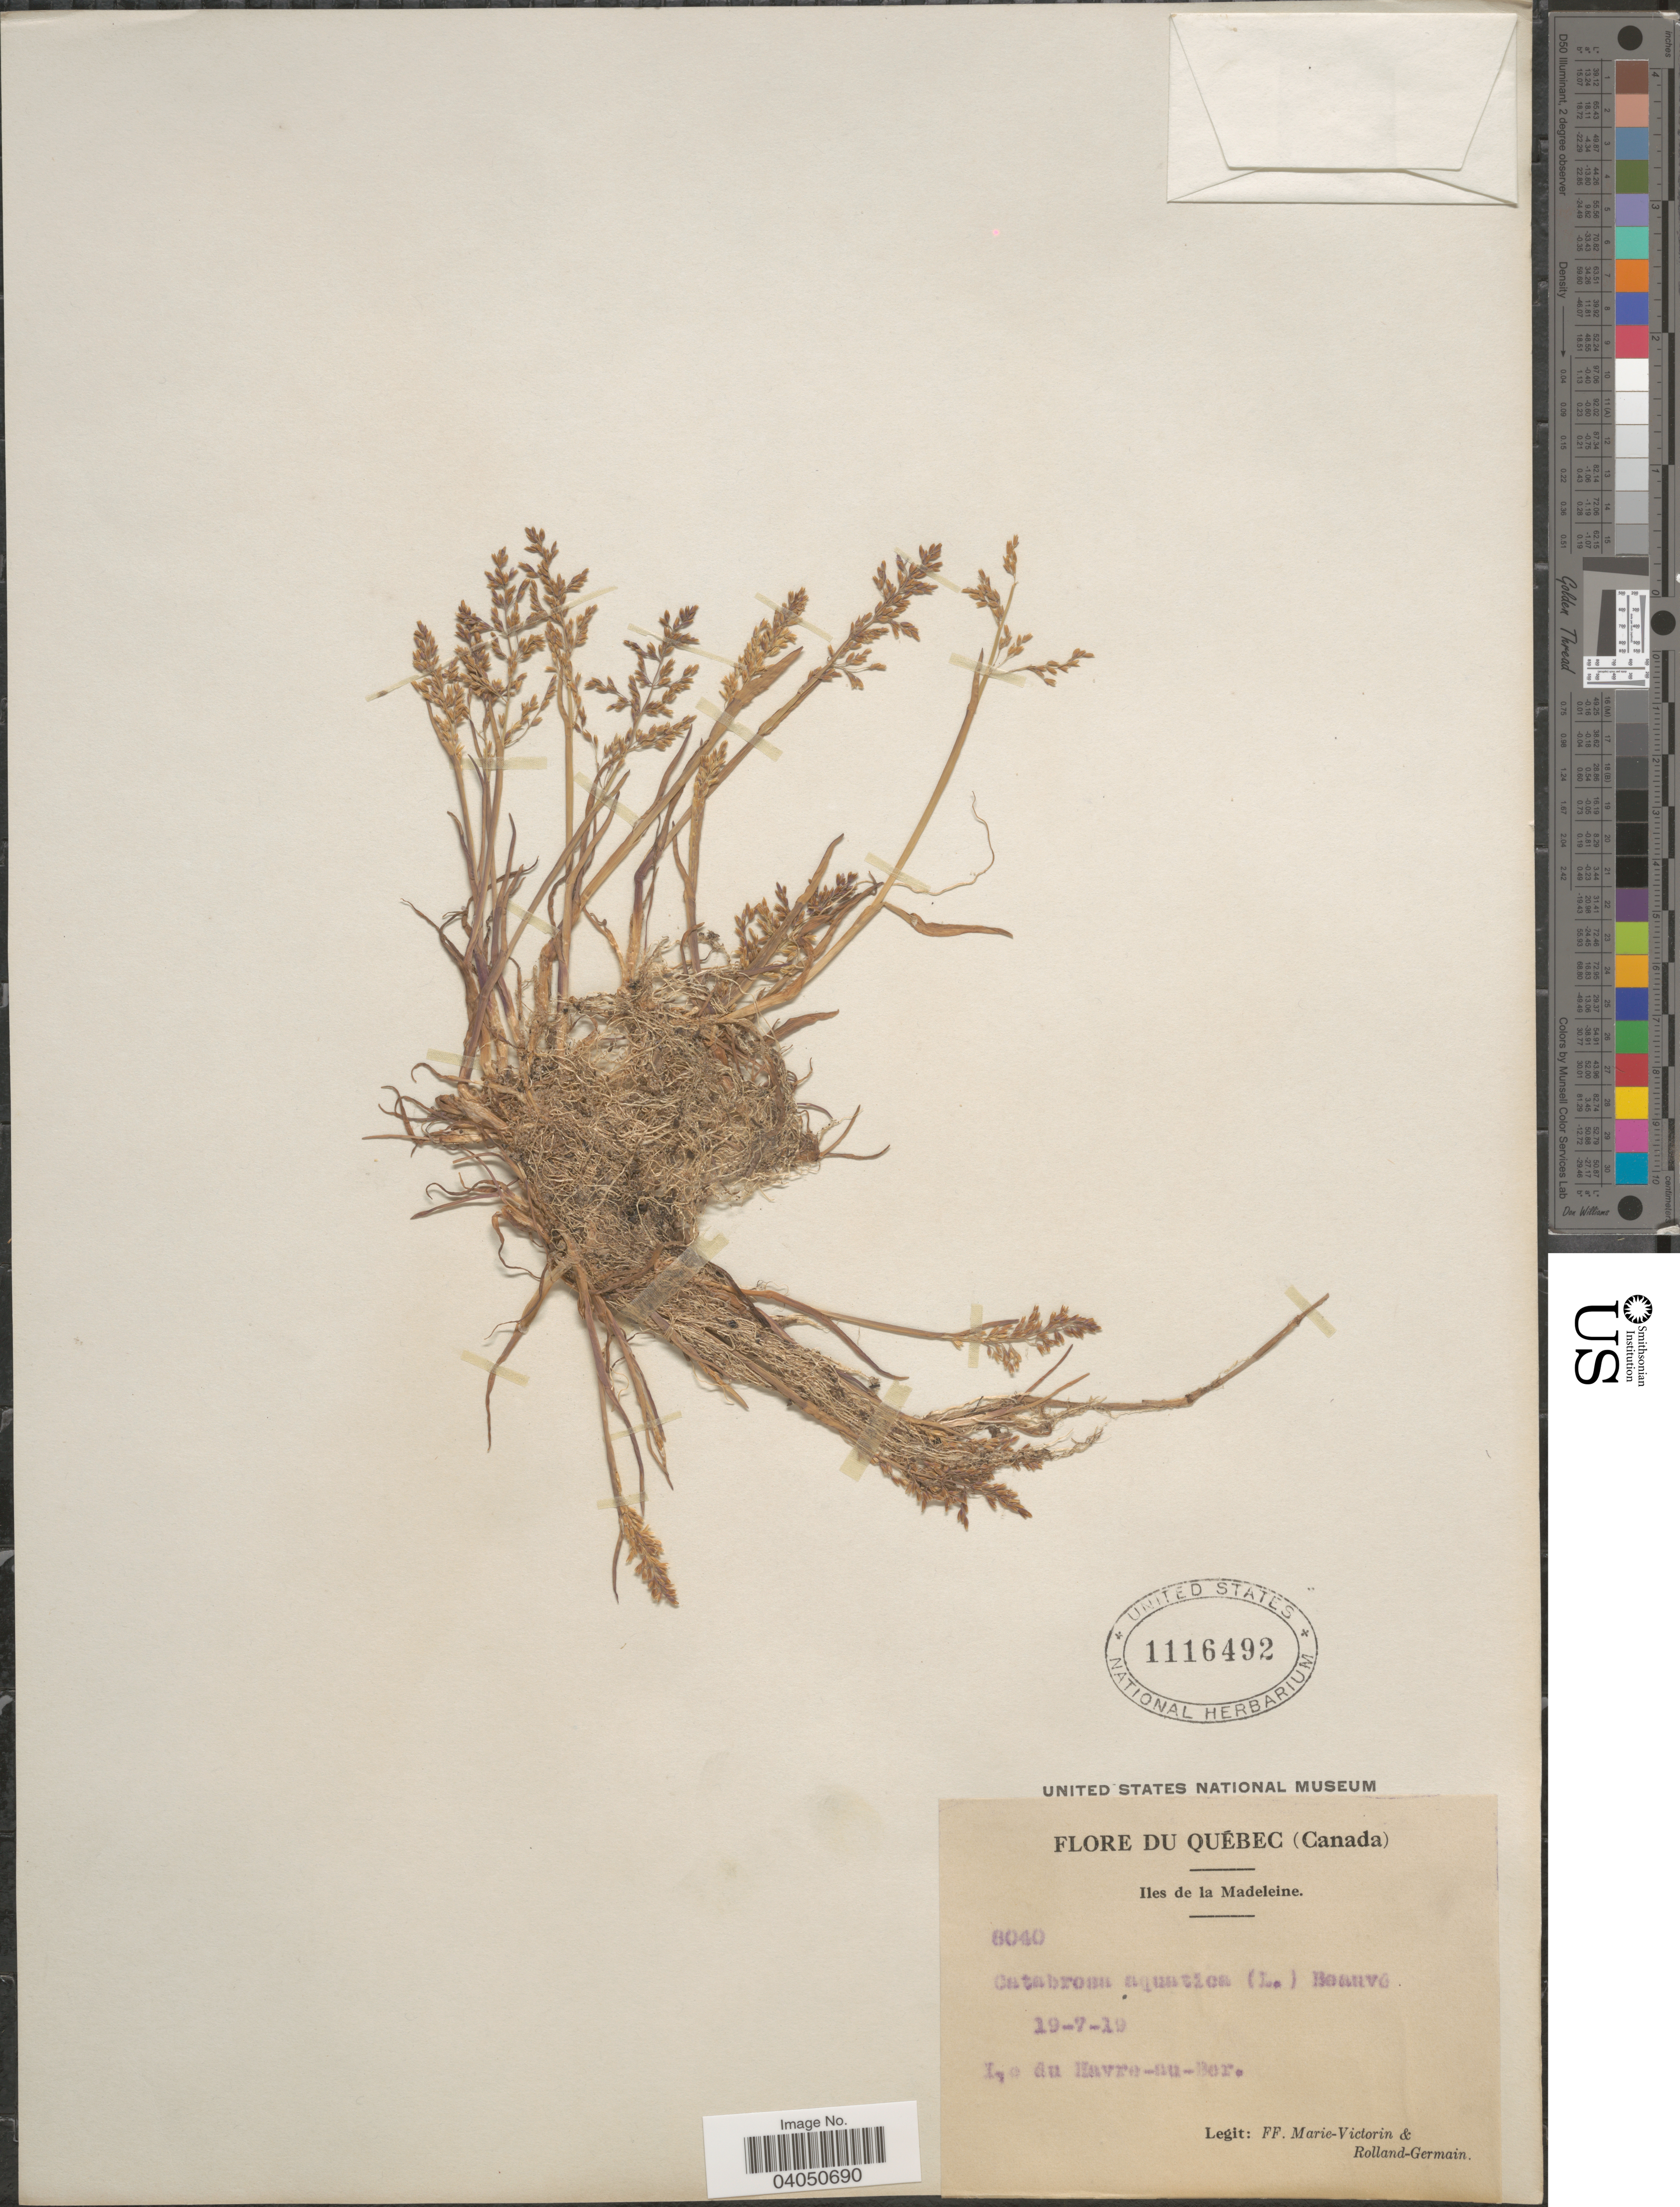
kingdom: Plantae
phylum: Tracheophyta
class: Liliopsida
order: Poales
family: Poaceae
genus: Catabrosa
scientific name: Catabrosa aquatica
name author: (L.) P. Beauv.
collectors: F. Marie-Victorin & Rolland-Germain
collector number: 8040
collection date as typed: Transcribed d/m/y: 19/7/19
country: Canada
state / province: Quebec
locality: Iles de la Madeleine. Ile du Havre-au-Ber.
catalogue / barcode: US 1116492